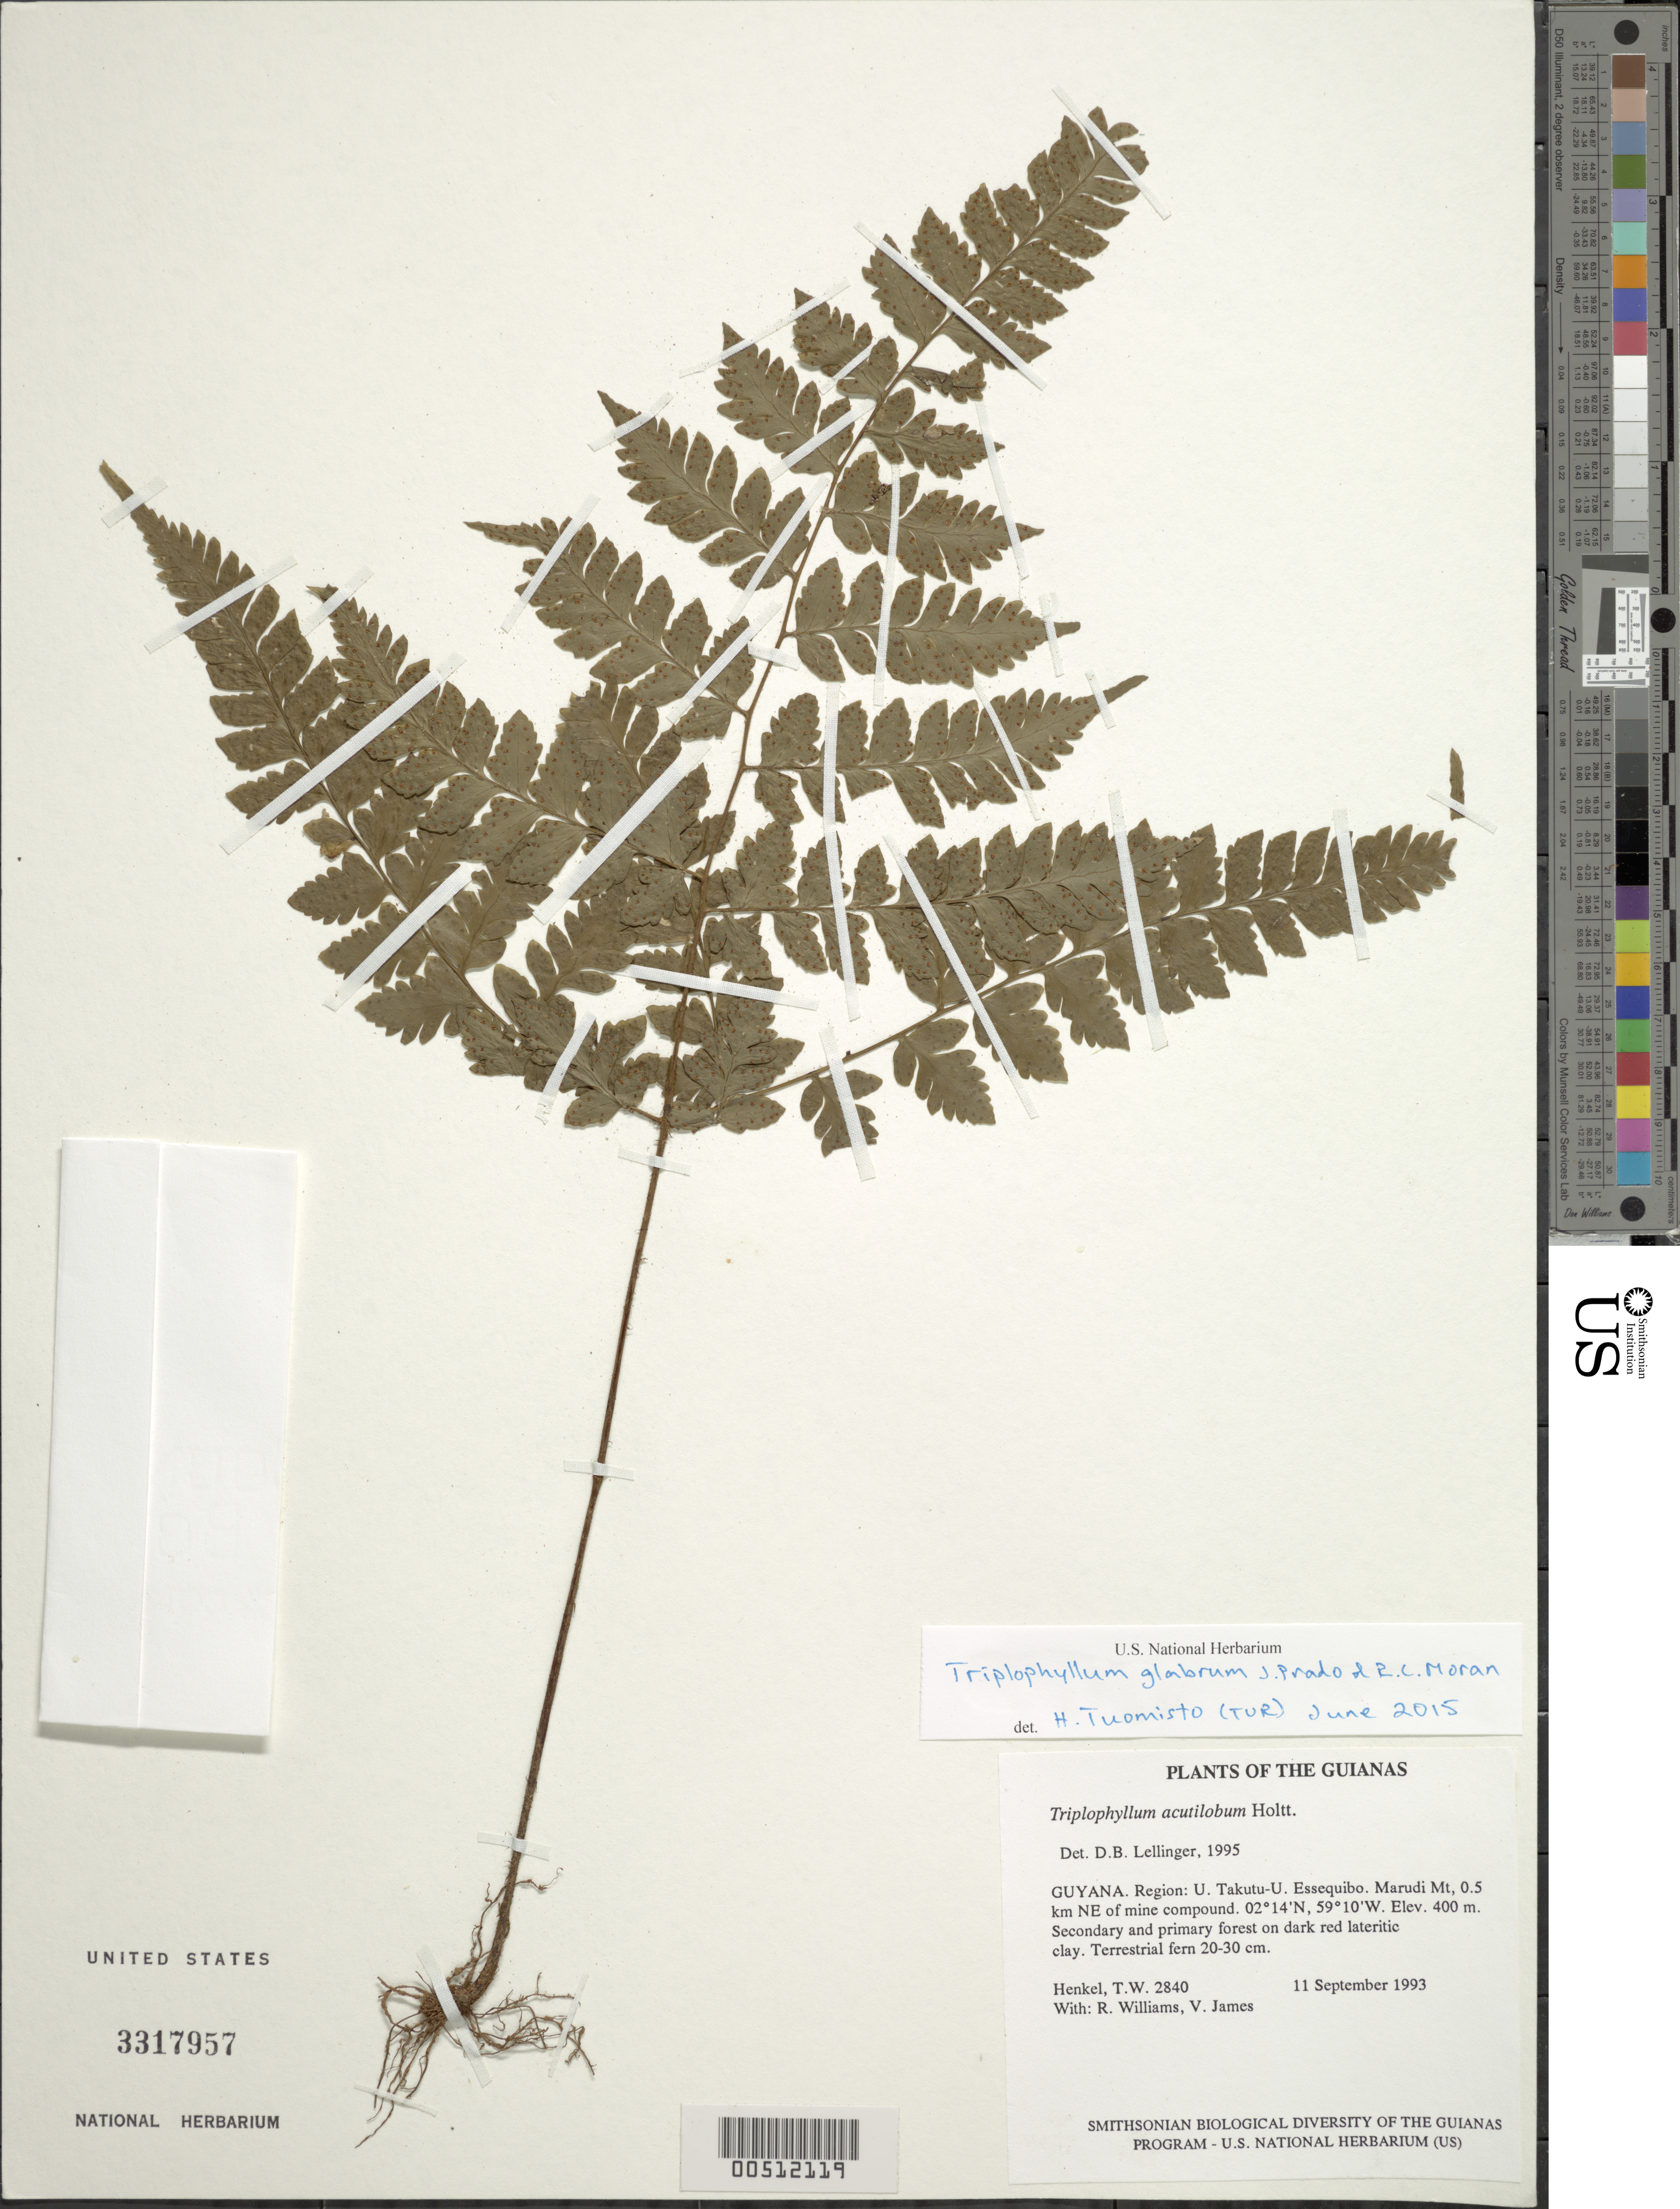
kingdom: Plantae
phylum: Tracheophyta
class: Polypodiopsida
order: Polypodiales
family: Tectariaceae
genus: Triplophyllum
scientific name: Triplophyllum glabrum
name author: J. Prado & R.C. Moran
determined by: Tuomisto, H.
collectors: T. Henkel, R. Williams & V. James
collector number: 2840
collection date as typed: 11 September 1993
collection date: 1993-09-11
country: Guyana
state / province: U. Takutu-U. Essequibo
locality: Marudi Mt, 0.5 km NE of mine compound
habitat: Secondary and primary forest on dark red lateritic clay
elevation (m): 400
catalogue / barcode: US 3317957